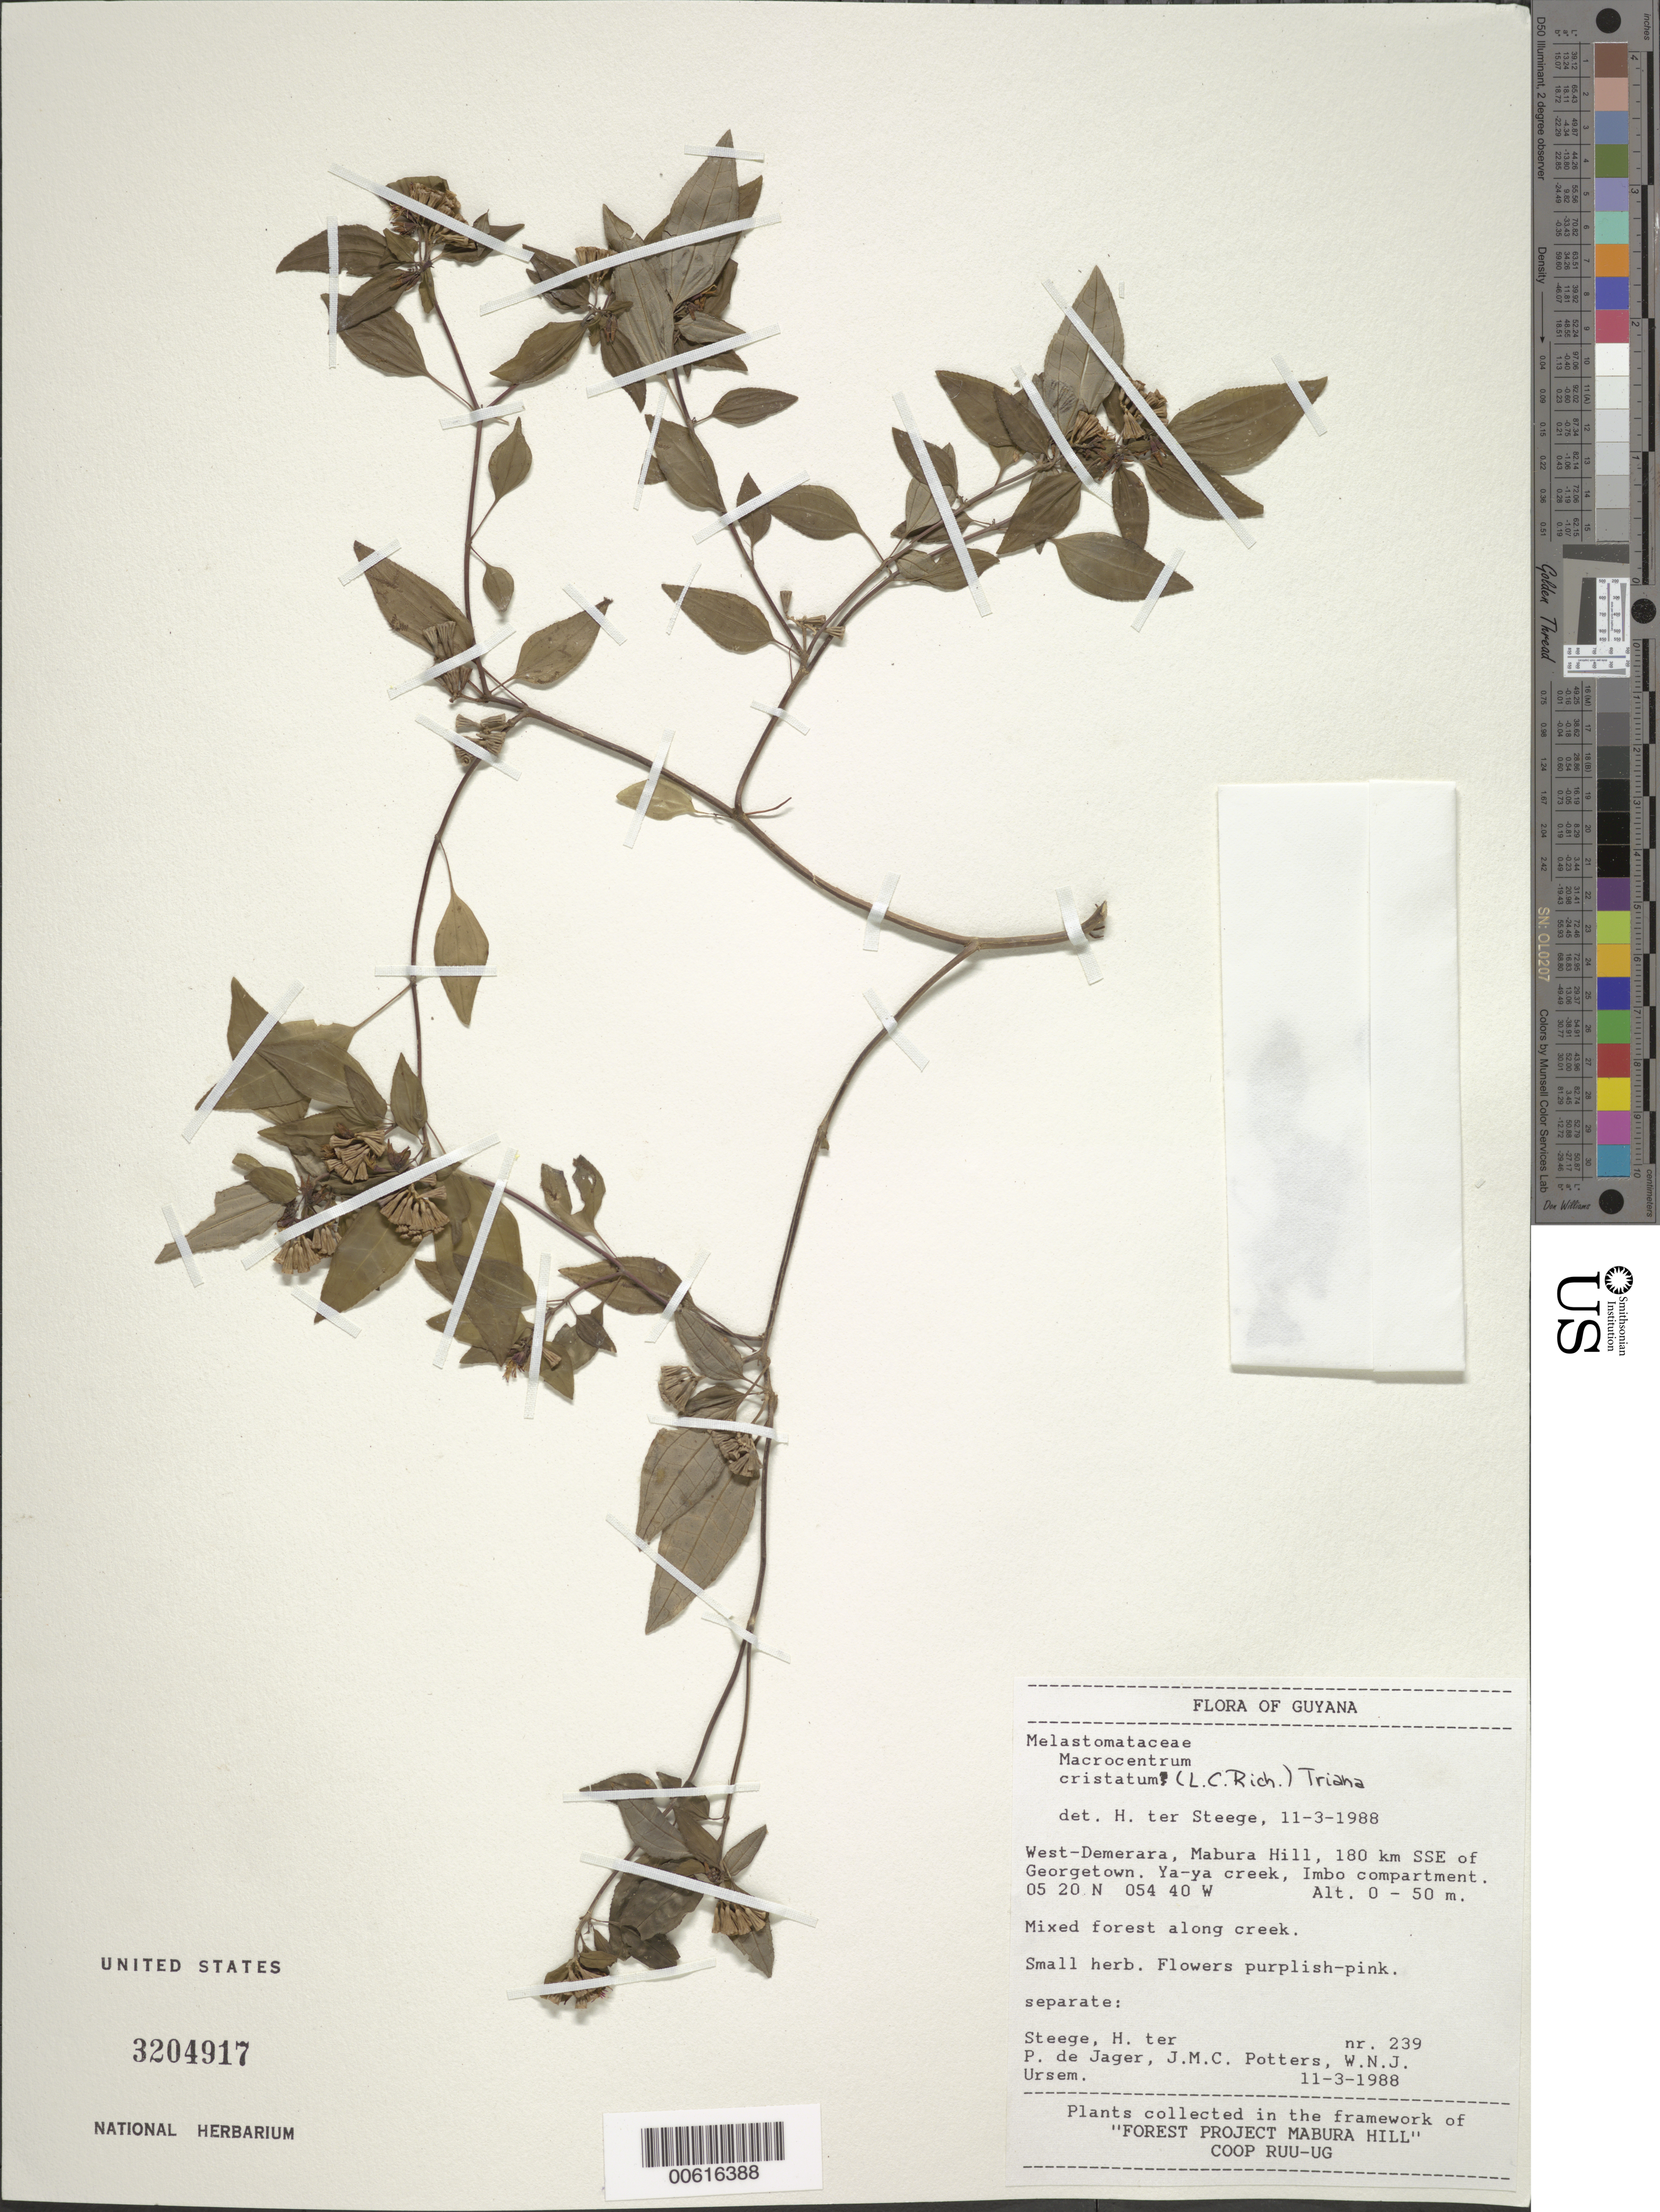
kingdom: Plantae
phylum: Tracheophyta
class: Magnoliopsida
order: Myrtales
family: Melastomataceae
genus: Macrocentrum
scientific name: Macrocentrum cristatum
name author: (DC.) Triana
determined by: Steege, H. ter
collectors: H. ter Steege, P. De Jager, J. Potters & W. Ursem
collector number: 239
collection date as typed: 11-Mar-88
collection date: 1988-03-11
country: Guyana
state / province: U. Demerara-Berbice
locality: Mabura Hill, 180 km SSE of Georgetown, Ya-Ya Creek, Imbo compartment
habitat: Mixed forest along creek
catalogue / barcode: US 3204917